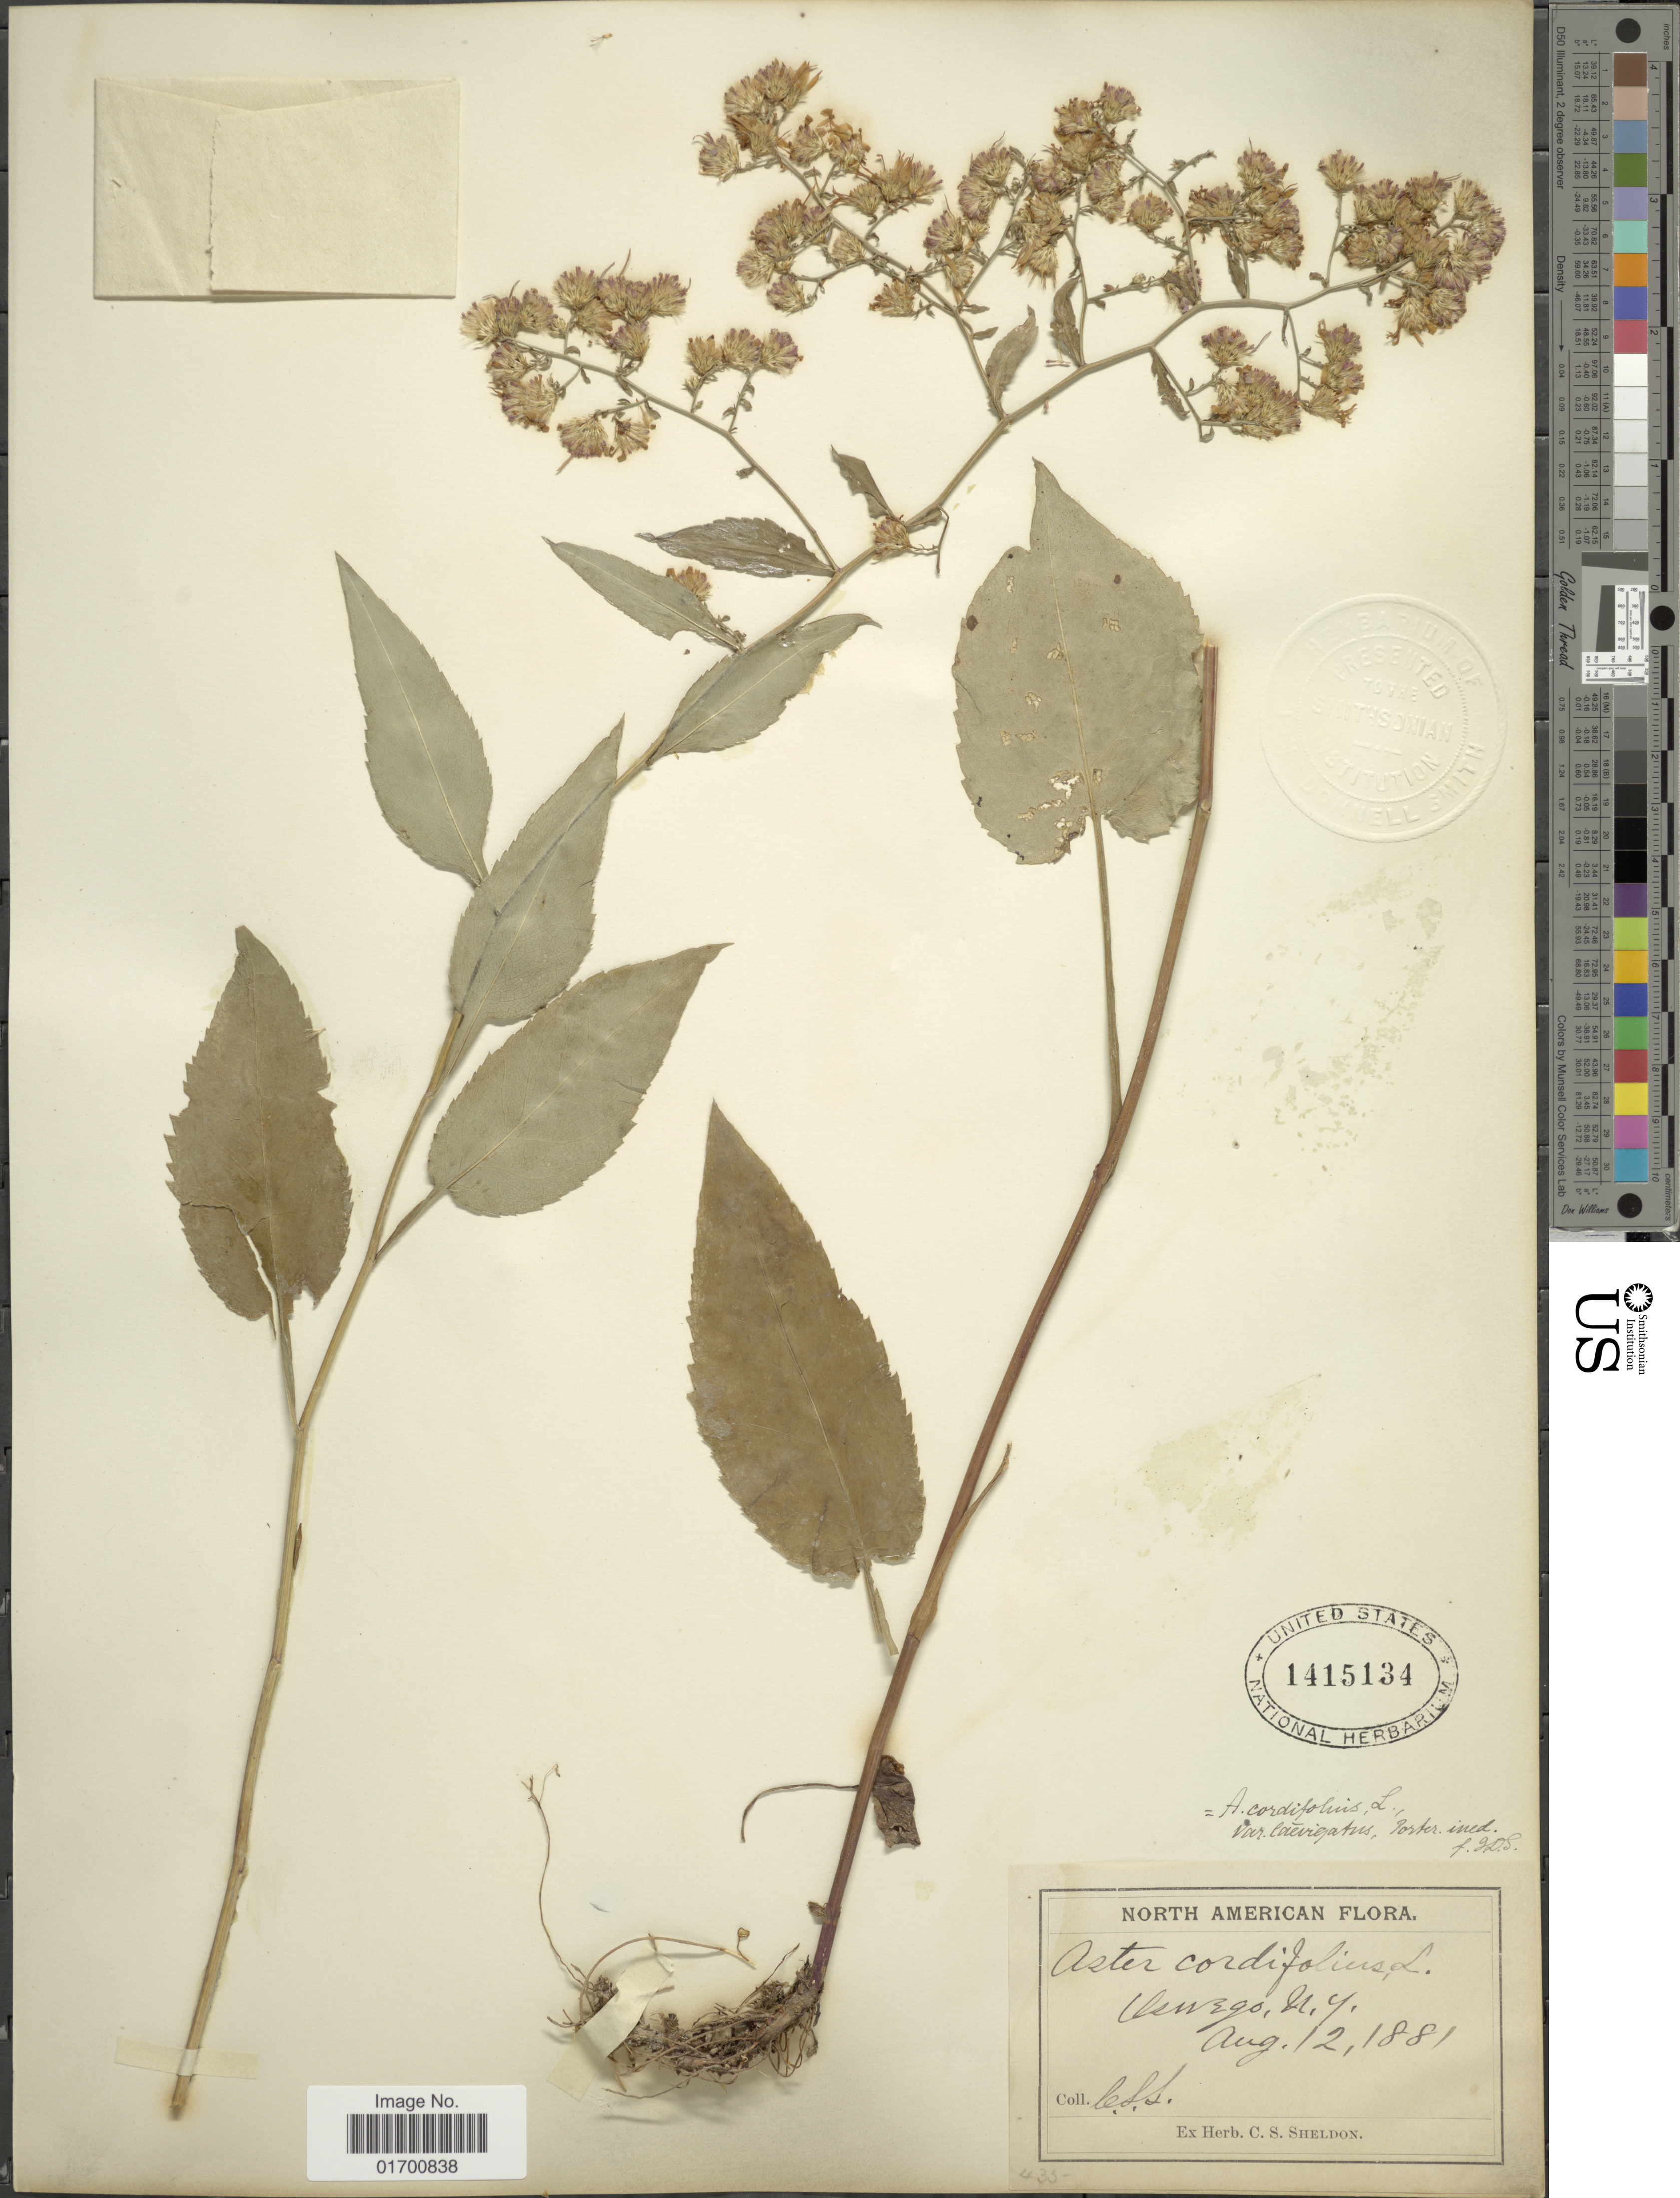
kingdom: Plantae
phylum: Tracheophyta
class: Magnoliopsida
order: Asterales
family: Asteraceae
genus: Symphyotrichum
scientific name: Symphyotrichum lowrieanum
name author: (Porter) G.L. Nesom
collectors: C. S. Sheldon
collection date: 1881-08-12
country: United States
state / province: New York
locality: Oswego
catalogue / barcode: US 1415134